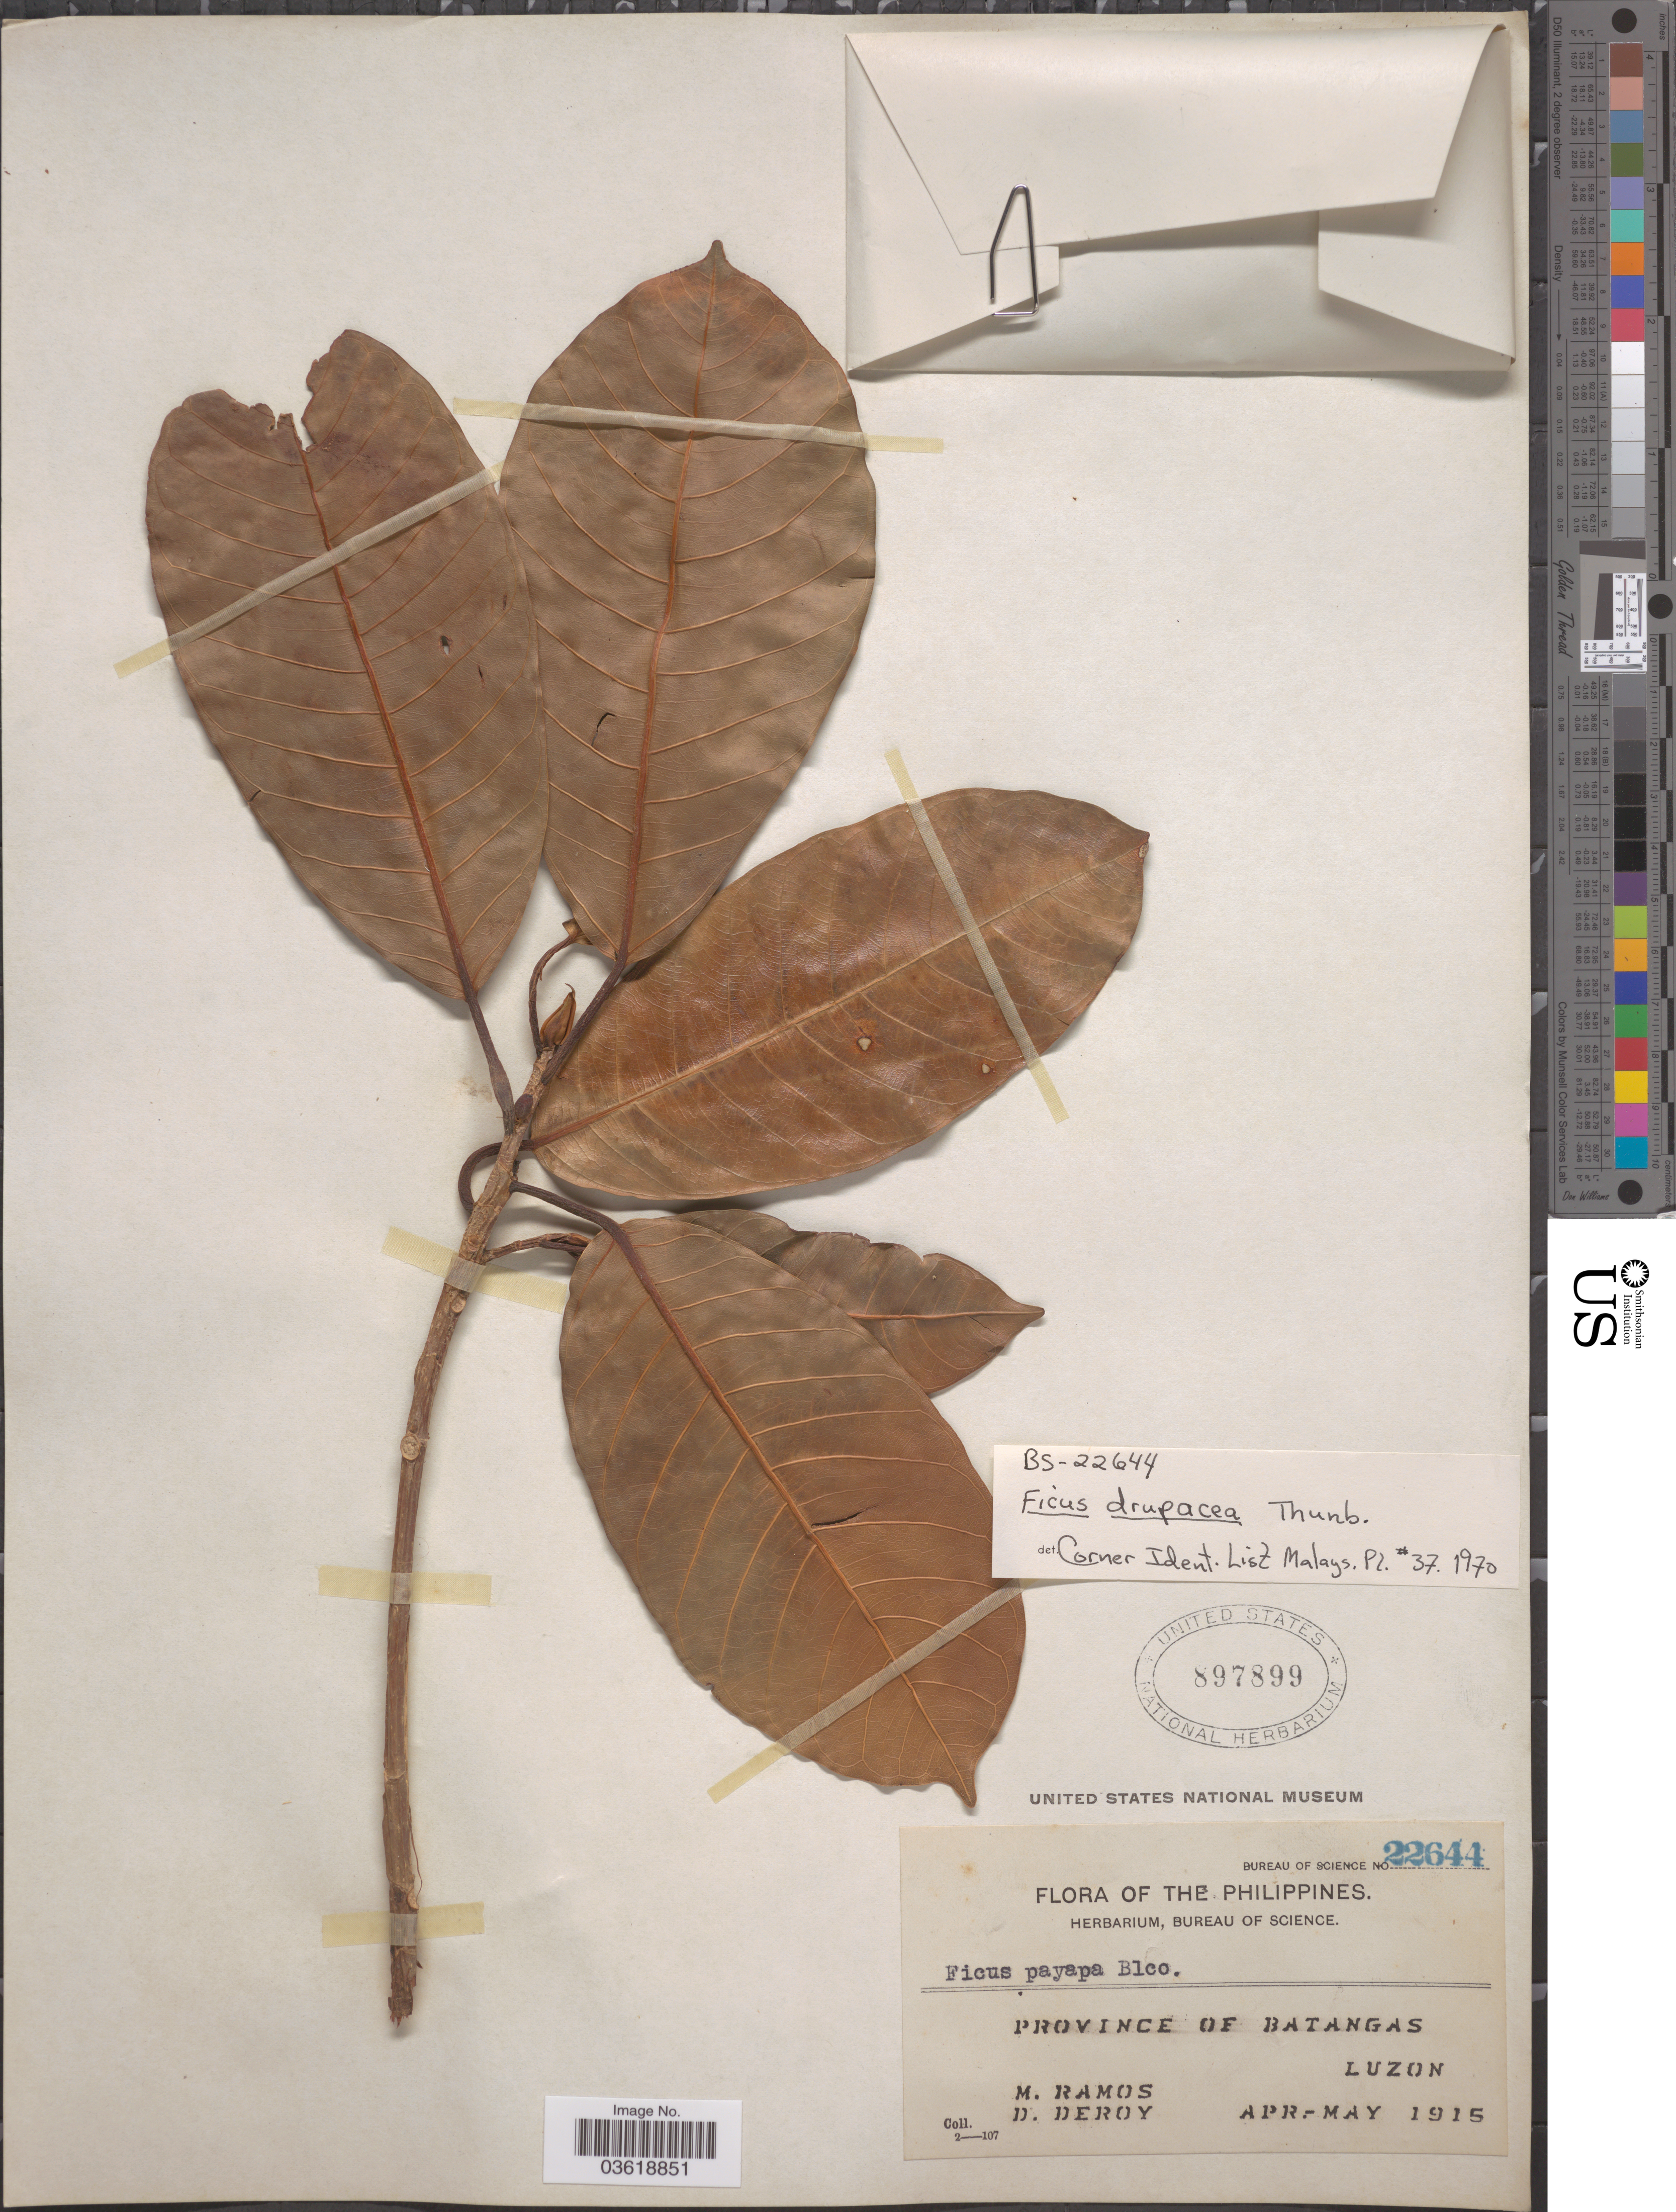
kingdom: Plantae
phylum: Tracheophyta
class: Magnoliopsida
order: Rosales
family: Moraceae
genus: Ficus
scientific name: Ficus drupacea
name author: Thunb.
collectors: M. Ramos & D. Deroy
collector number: Bureau of Science 22644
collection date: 1915-04/1915-05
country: Philippines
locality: Province of Batangas. Luzon.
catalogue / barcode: US 897899